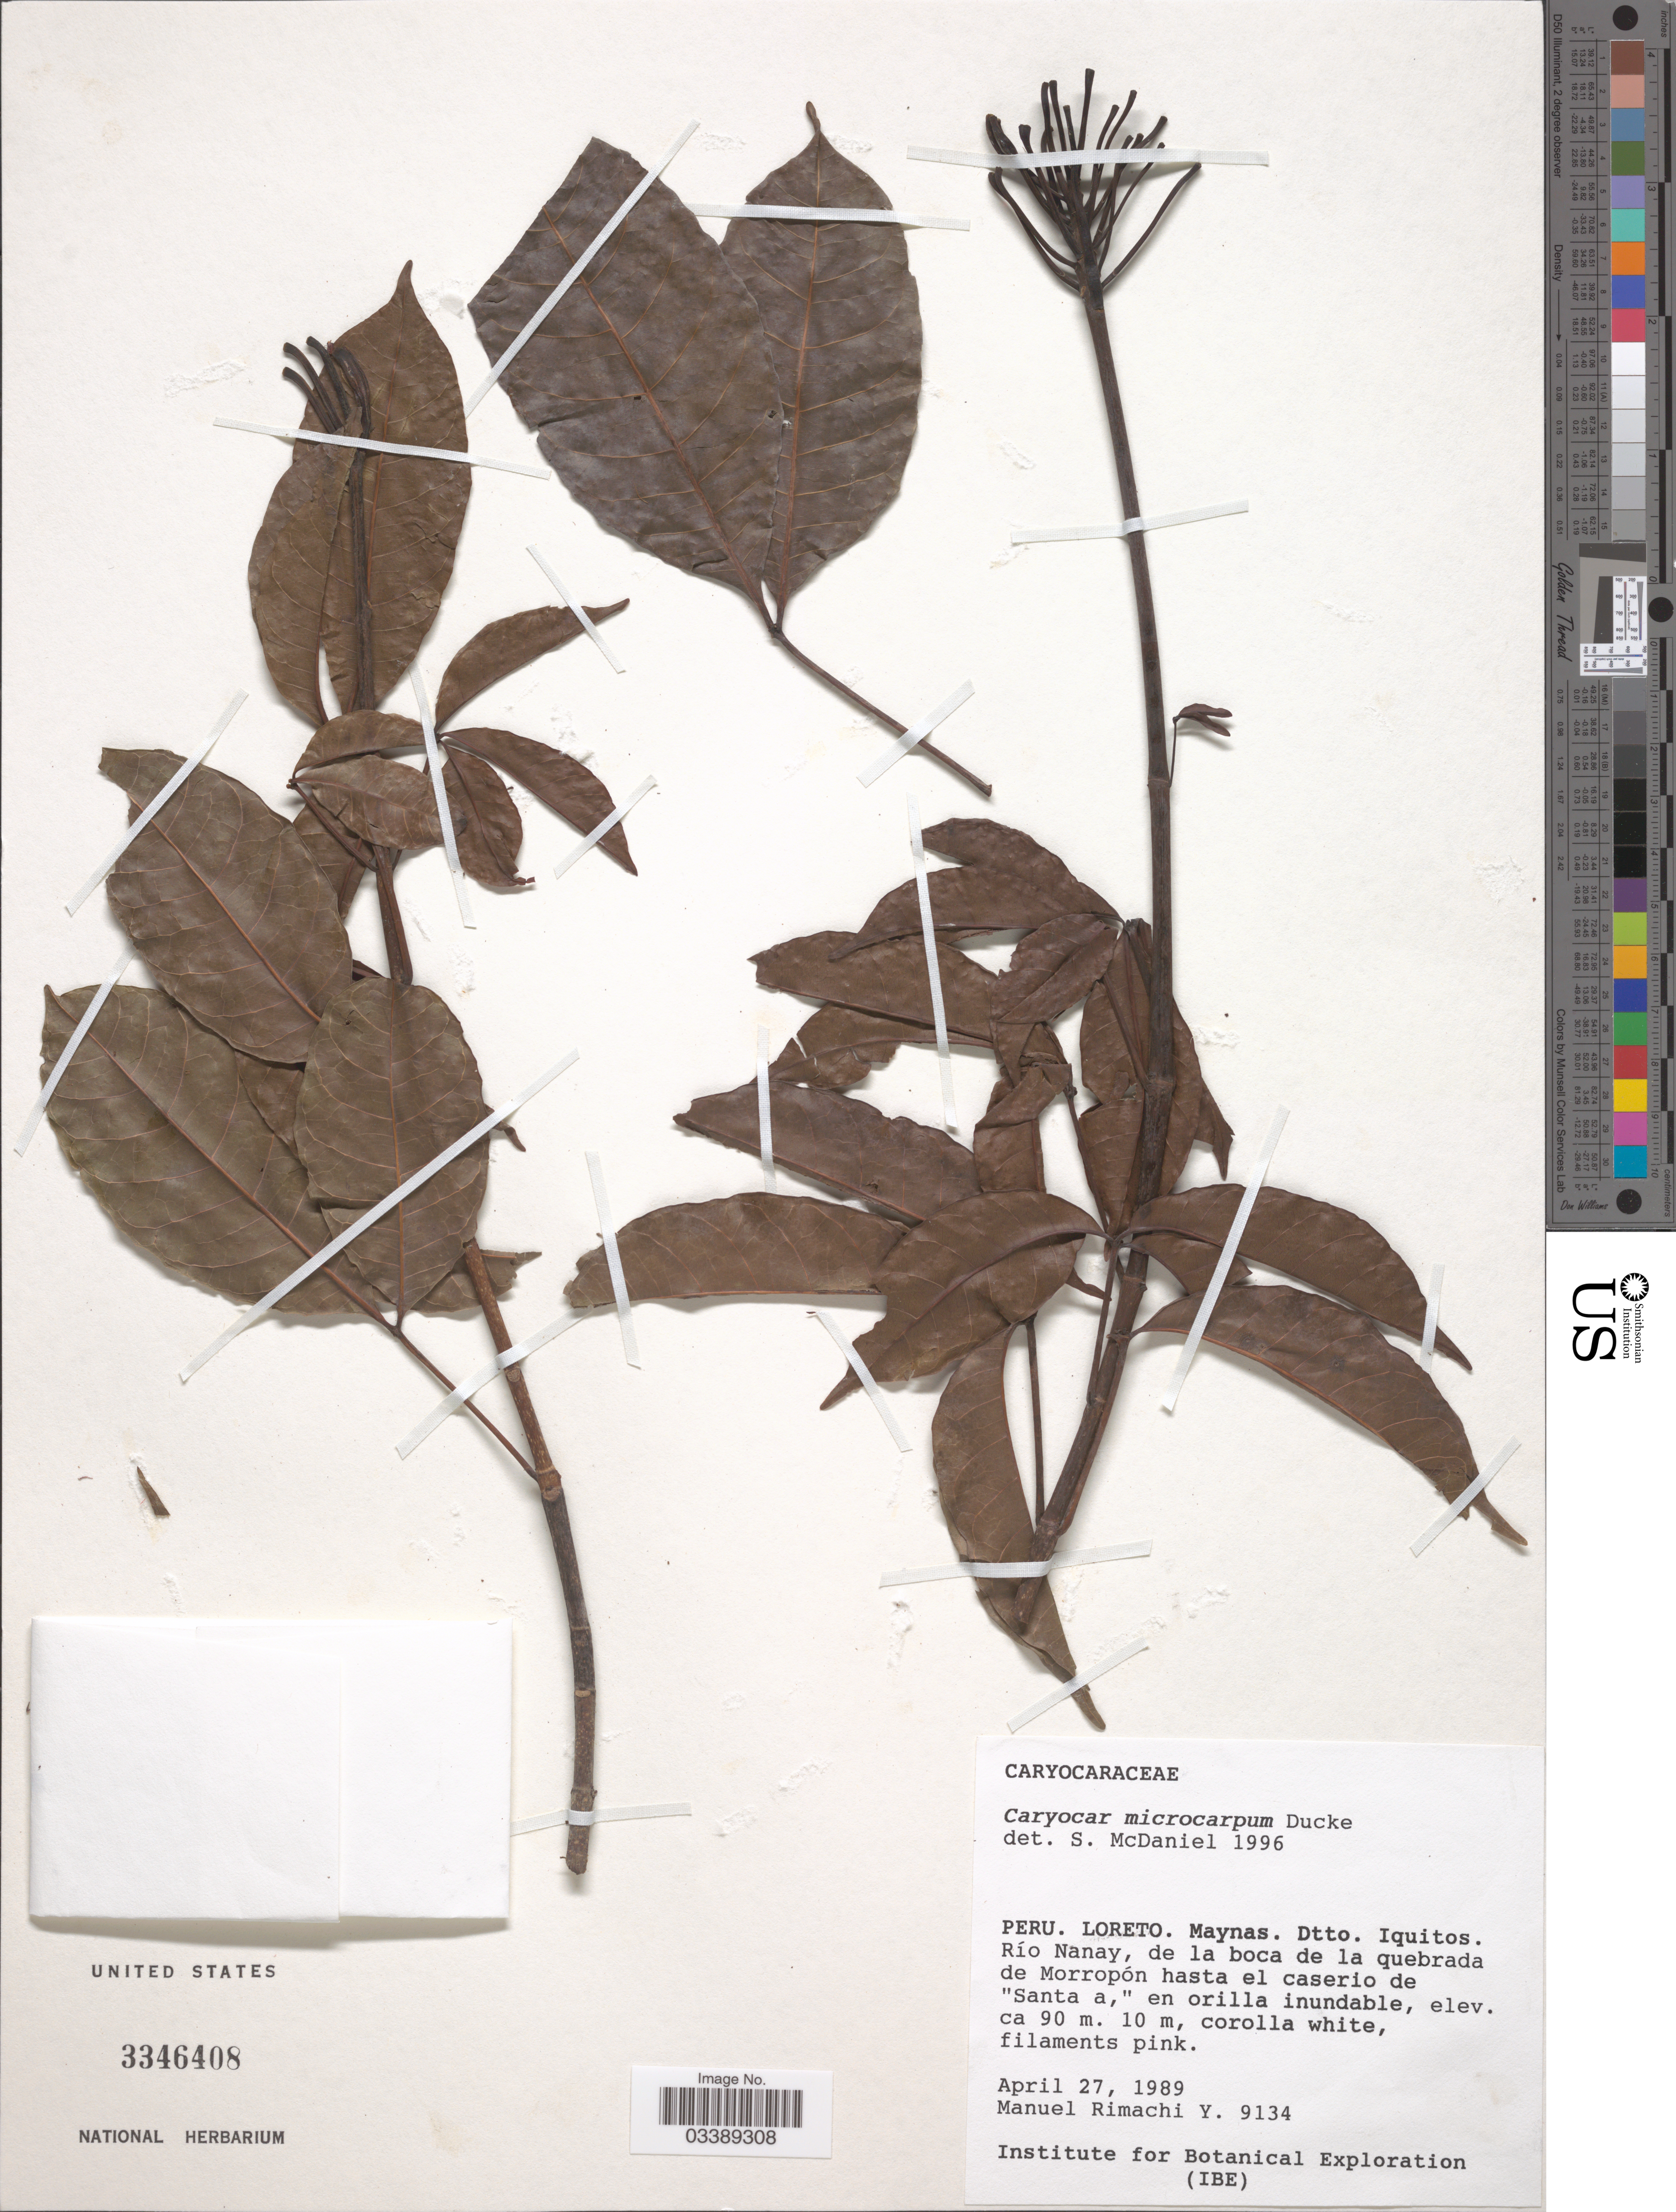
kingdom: Plantae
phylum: Tracheophyta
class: Magnoliopsida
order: Malpighiales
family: Caryocaraceae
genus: Caryocar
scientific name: Caryocar microcarpum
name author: Ducke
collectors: M. Rimachi Y.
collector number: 9134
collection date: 1989-04-27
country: Peru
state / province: Loreto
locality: Maynas. Dtto. Iquitos. Río Nanay, de la boca de la quebrada de Morropón hasta el caserio de "Santa a".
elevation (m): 90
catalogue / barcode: US 3346408